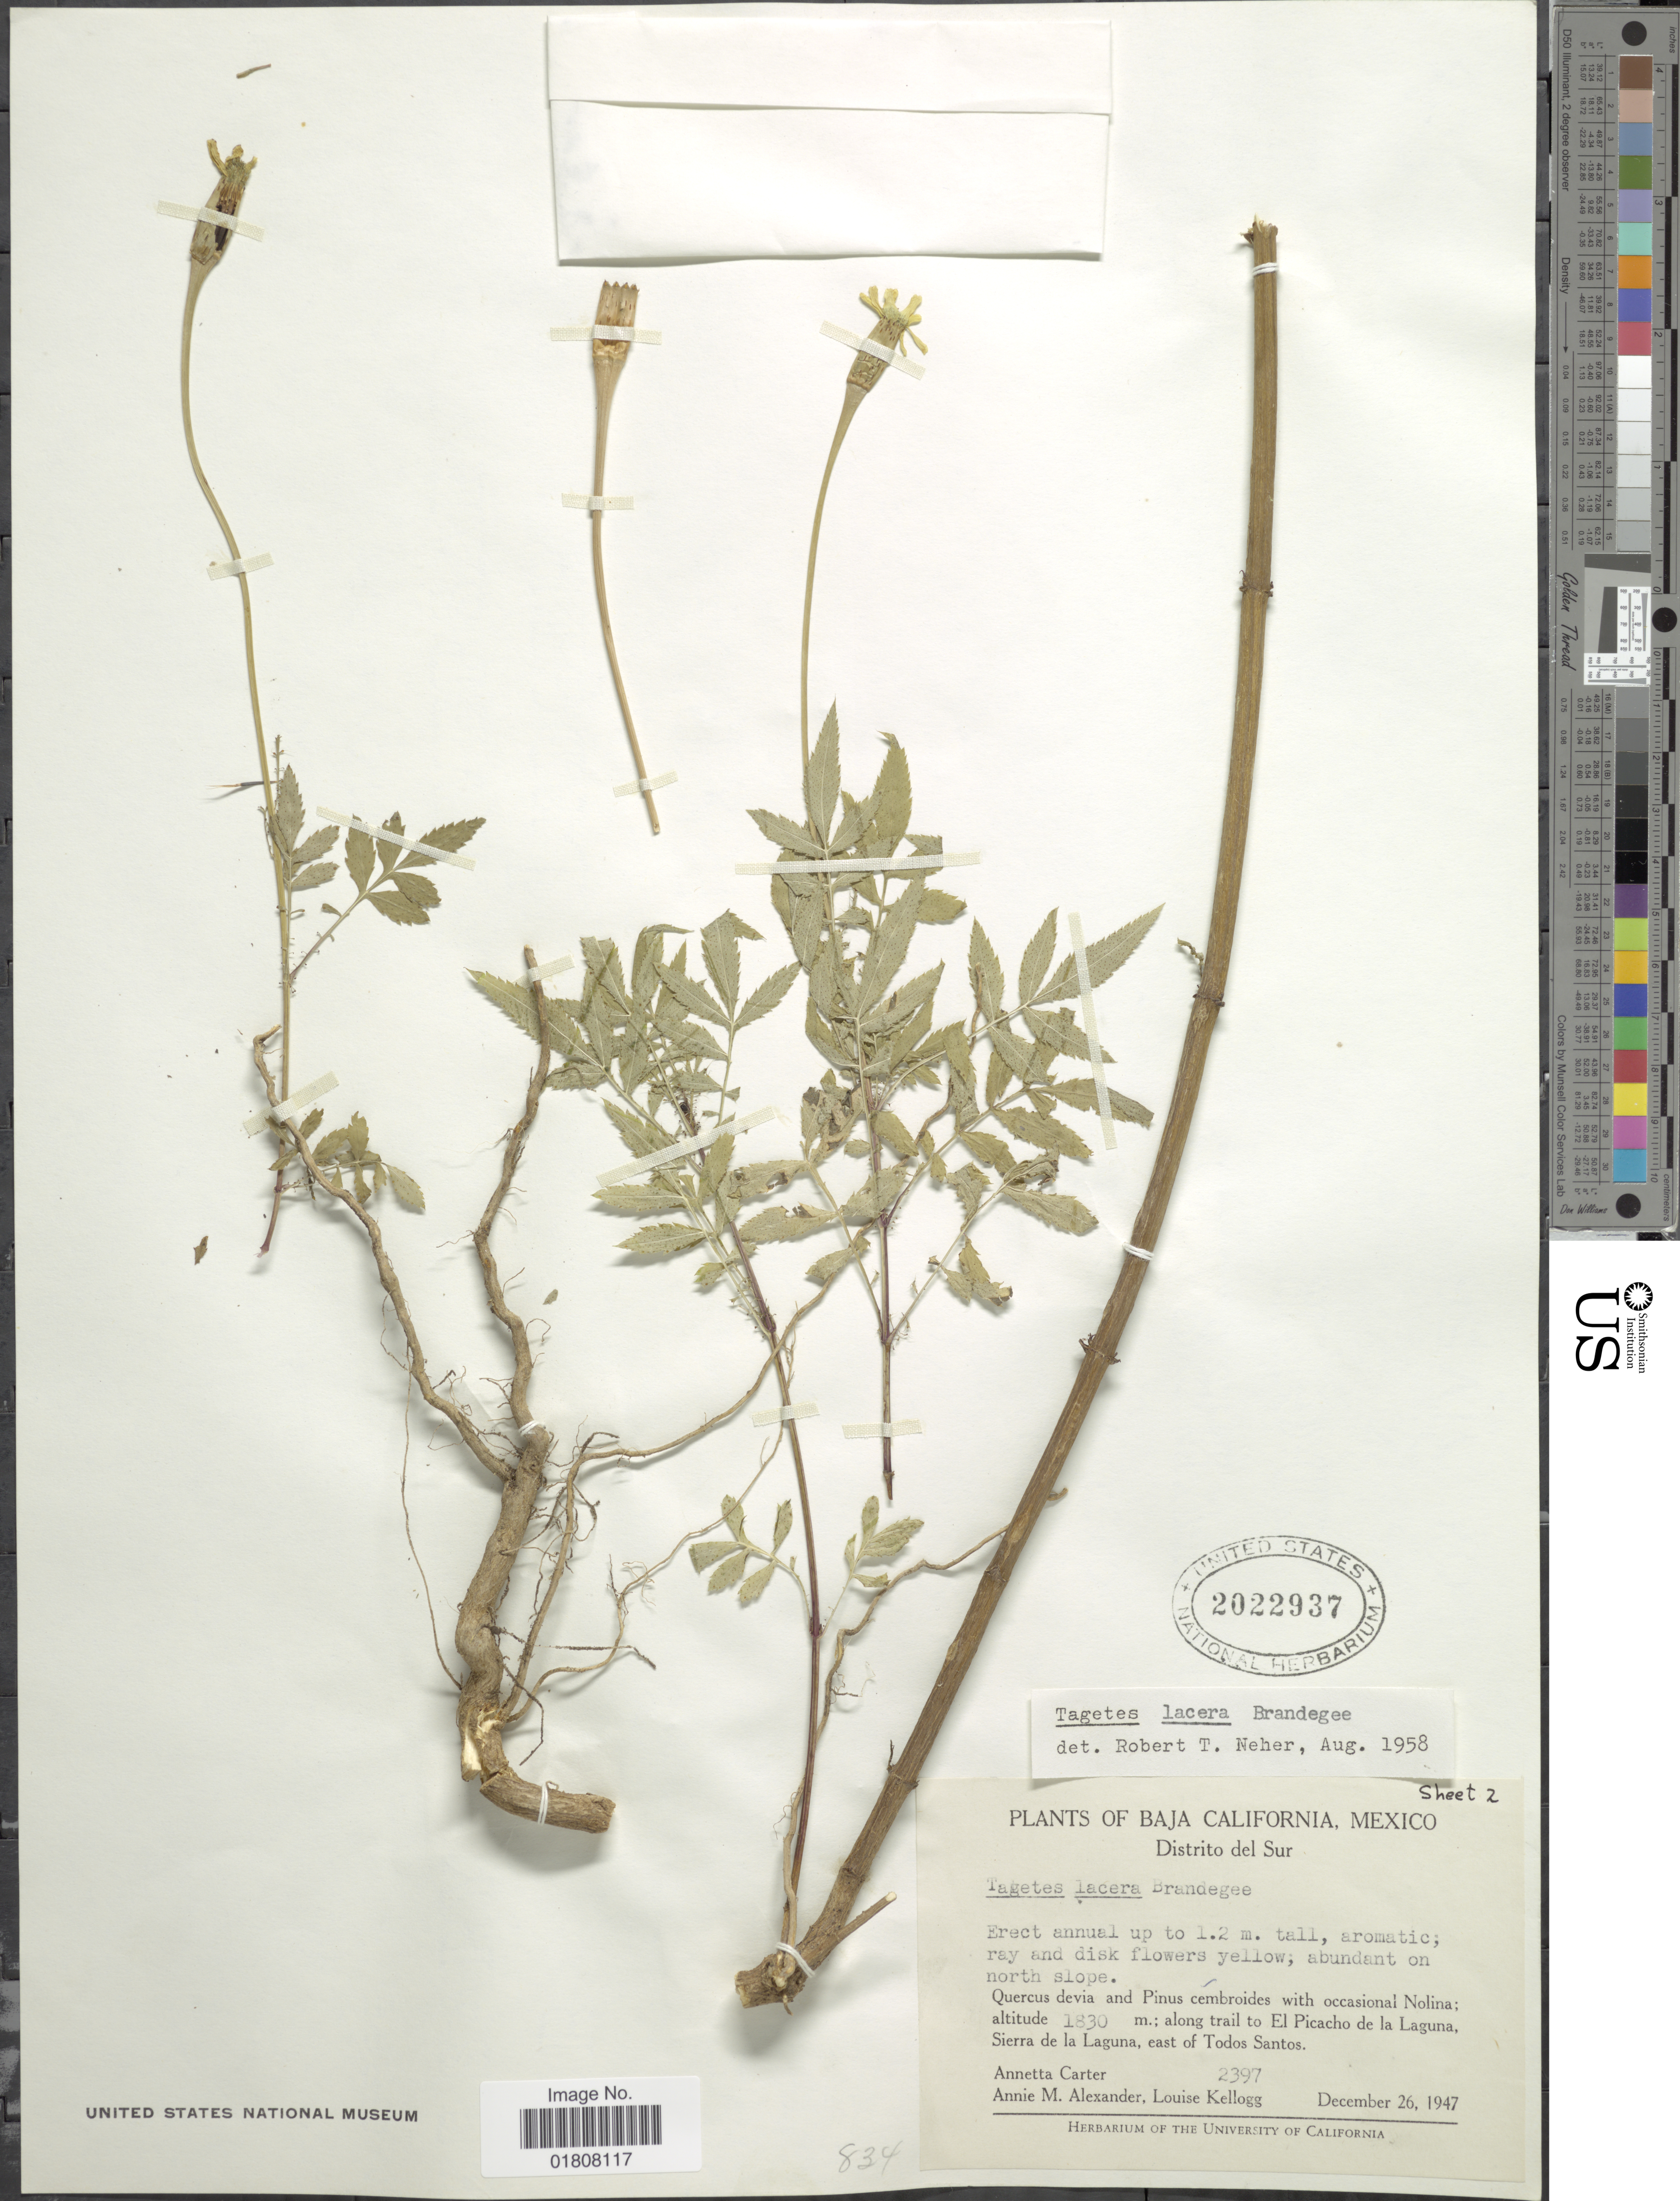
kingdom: Plantae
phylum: Tracheophyta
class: Magnoliopsida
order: Asterales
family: Asteraceae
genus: Tagetes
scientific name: Tagetes lacera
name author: Brandegee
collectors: A. M. Carter, A. M. Alexander & L. Kellogg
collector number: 2397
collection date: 1947-12-26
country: Mexico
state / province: Baja California Sur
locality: Distrito del Sur, along trail to El Picacho de la Laguna, Sierra de la Laguna,east of Todos Santos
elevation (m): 1830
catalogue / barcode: US 2022937